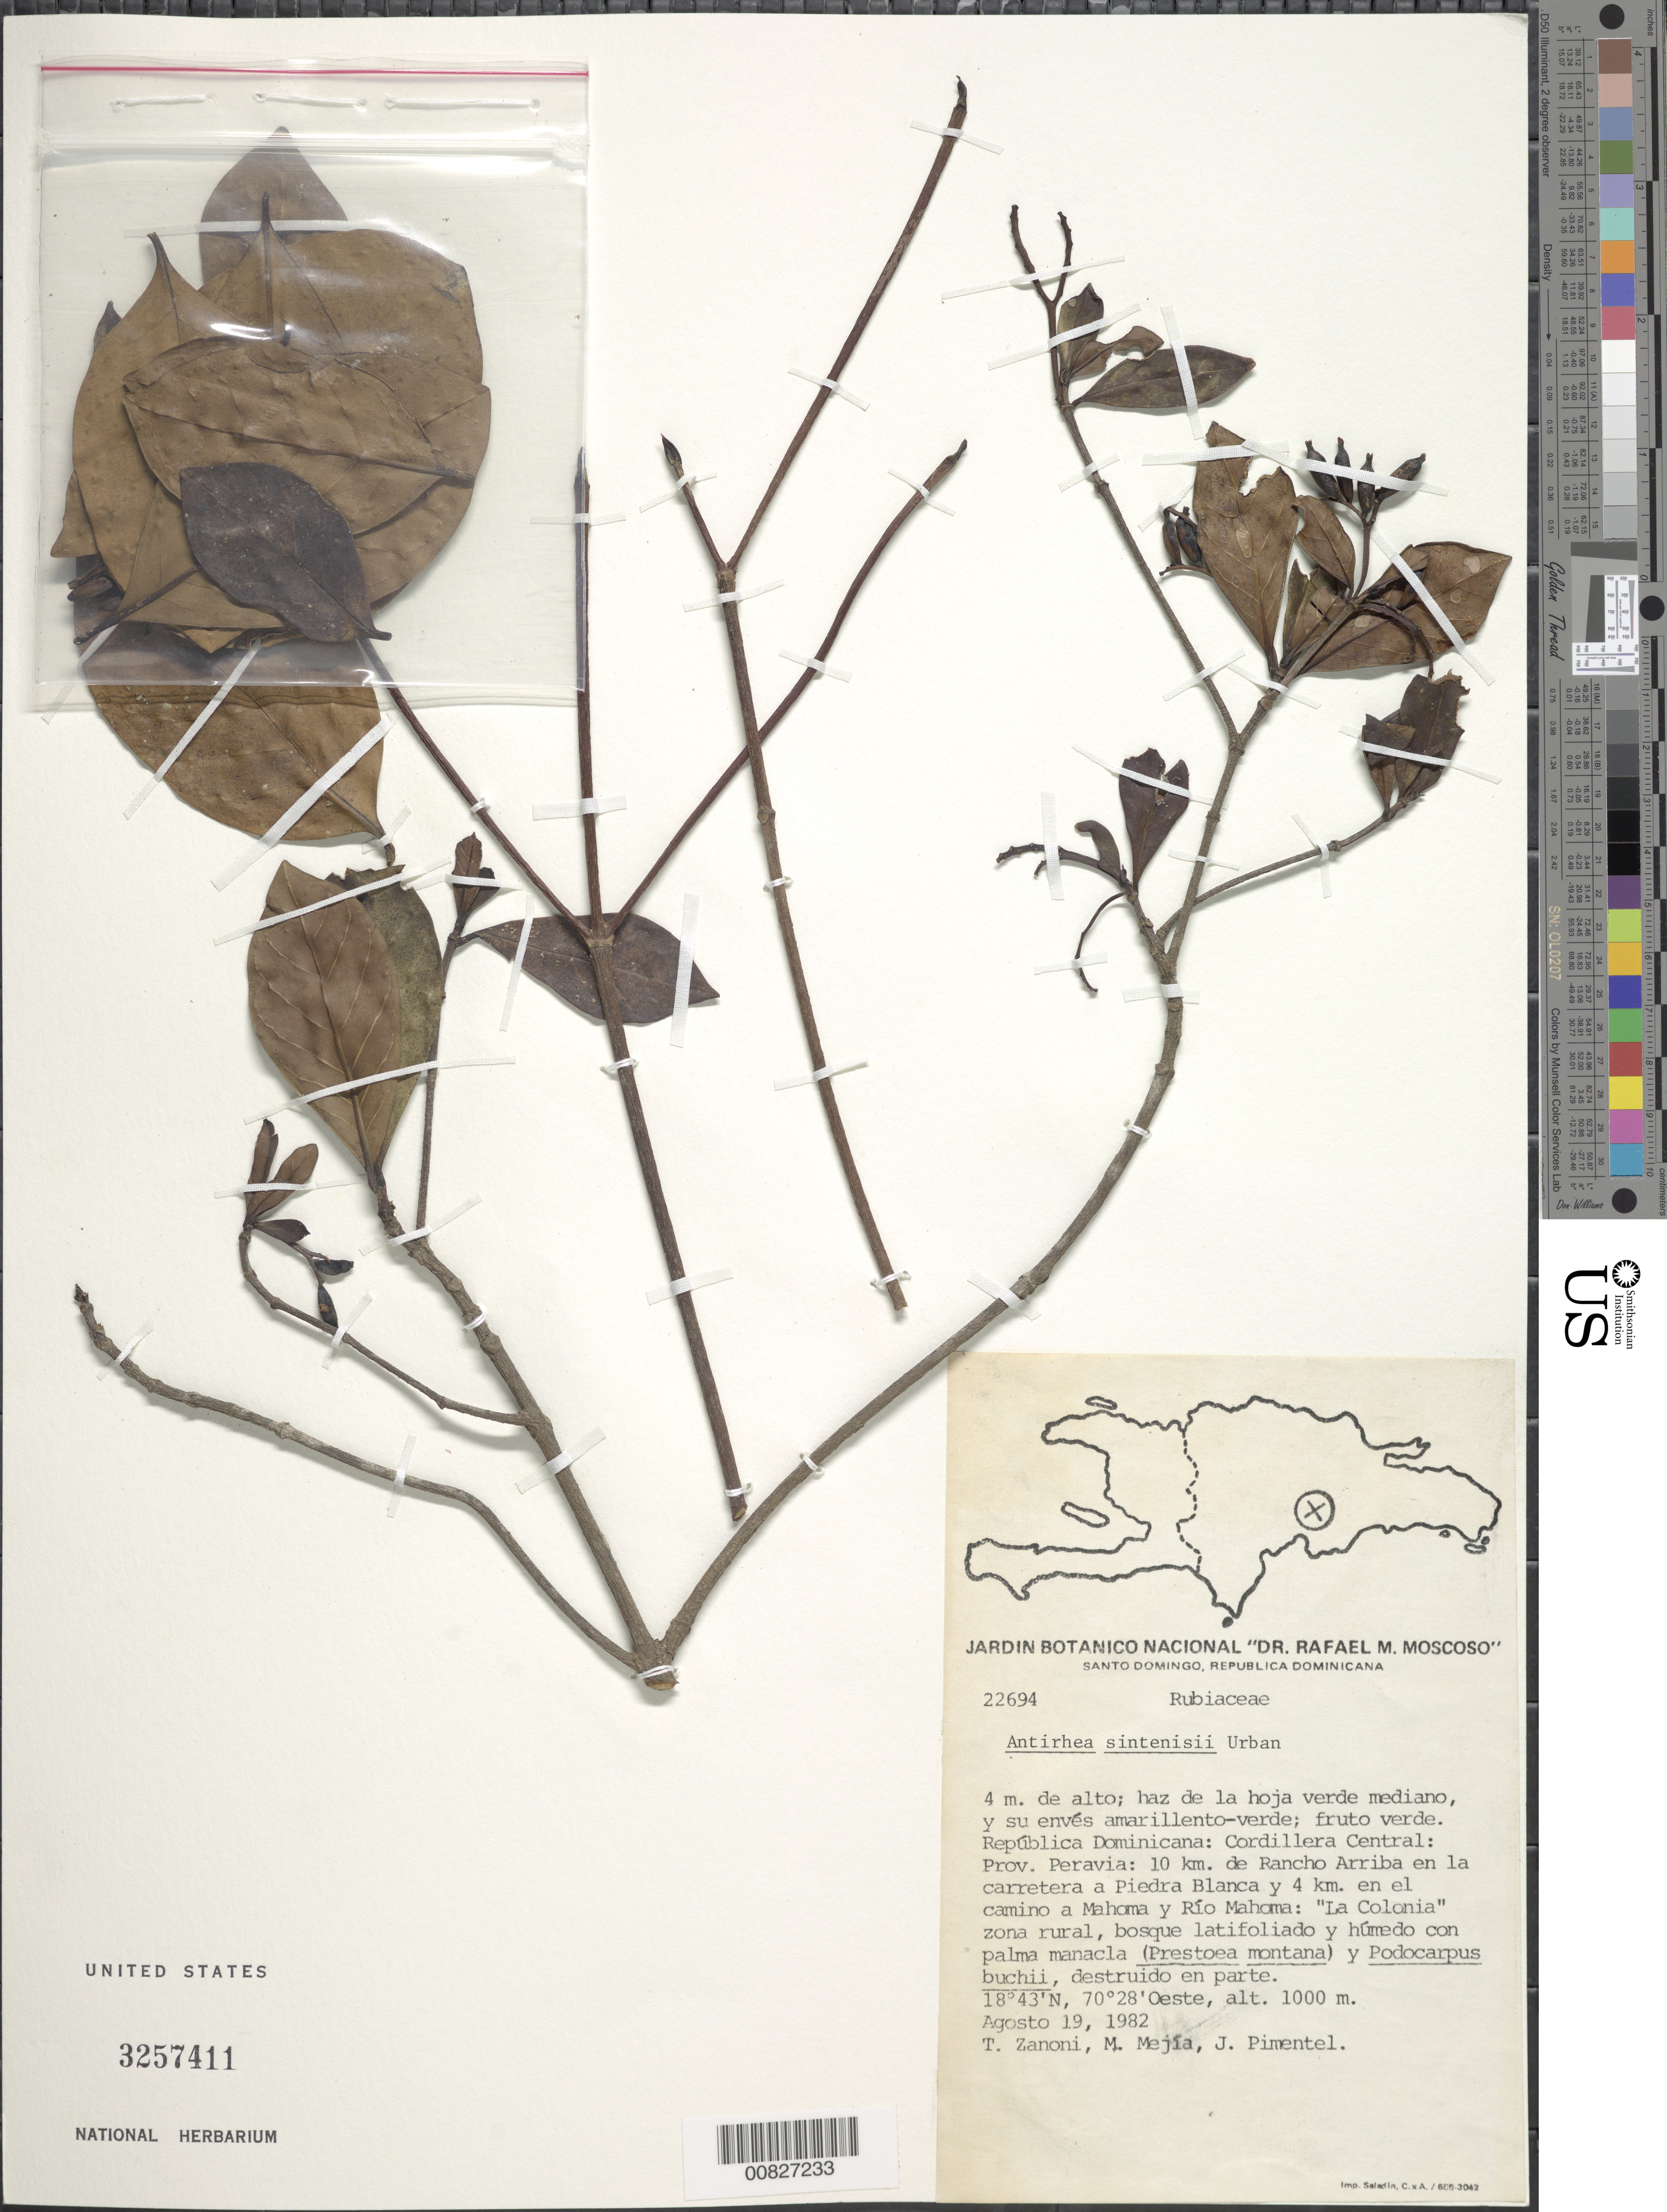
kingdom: Plantae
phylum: Tracheophyta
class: Magnoliopsida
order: Gentianales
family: Rubiaceae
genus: Stenostomum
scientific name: Stenostomum sintenisii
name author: (Urb.) Britton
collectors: T. A. Zanoni, M. Mejia & J. Pimentel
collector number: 22694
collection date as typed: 19 Aug 1982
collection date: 1982-08-19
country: Dominican Republic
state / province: Peravia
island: Hispaniola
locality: Cordillera Central; 10 km de Rancho Arriba en la carretera a Piedra Blanca y 4 km en el camino a Mahoma y Río Mahoma: "La Colonia"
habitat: Zona rural, bosque latifoliado y húmedo con palma manacla (Prestoea montana) y Podocarpus buchii, destruido en parte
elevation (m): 1000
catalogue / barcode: US 3257411